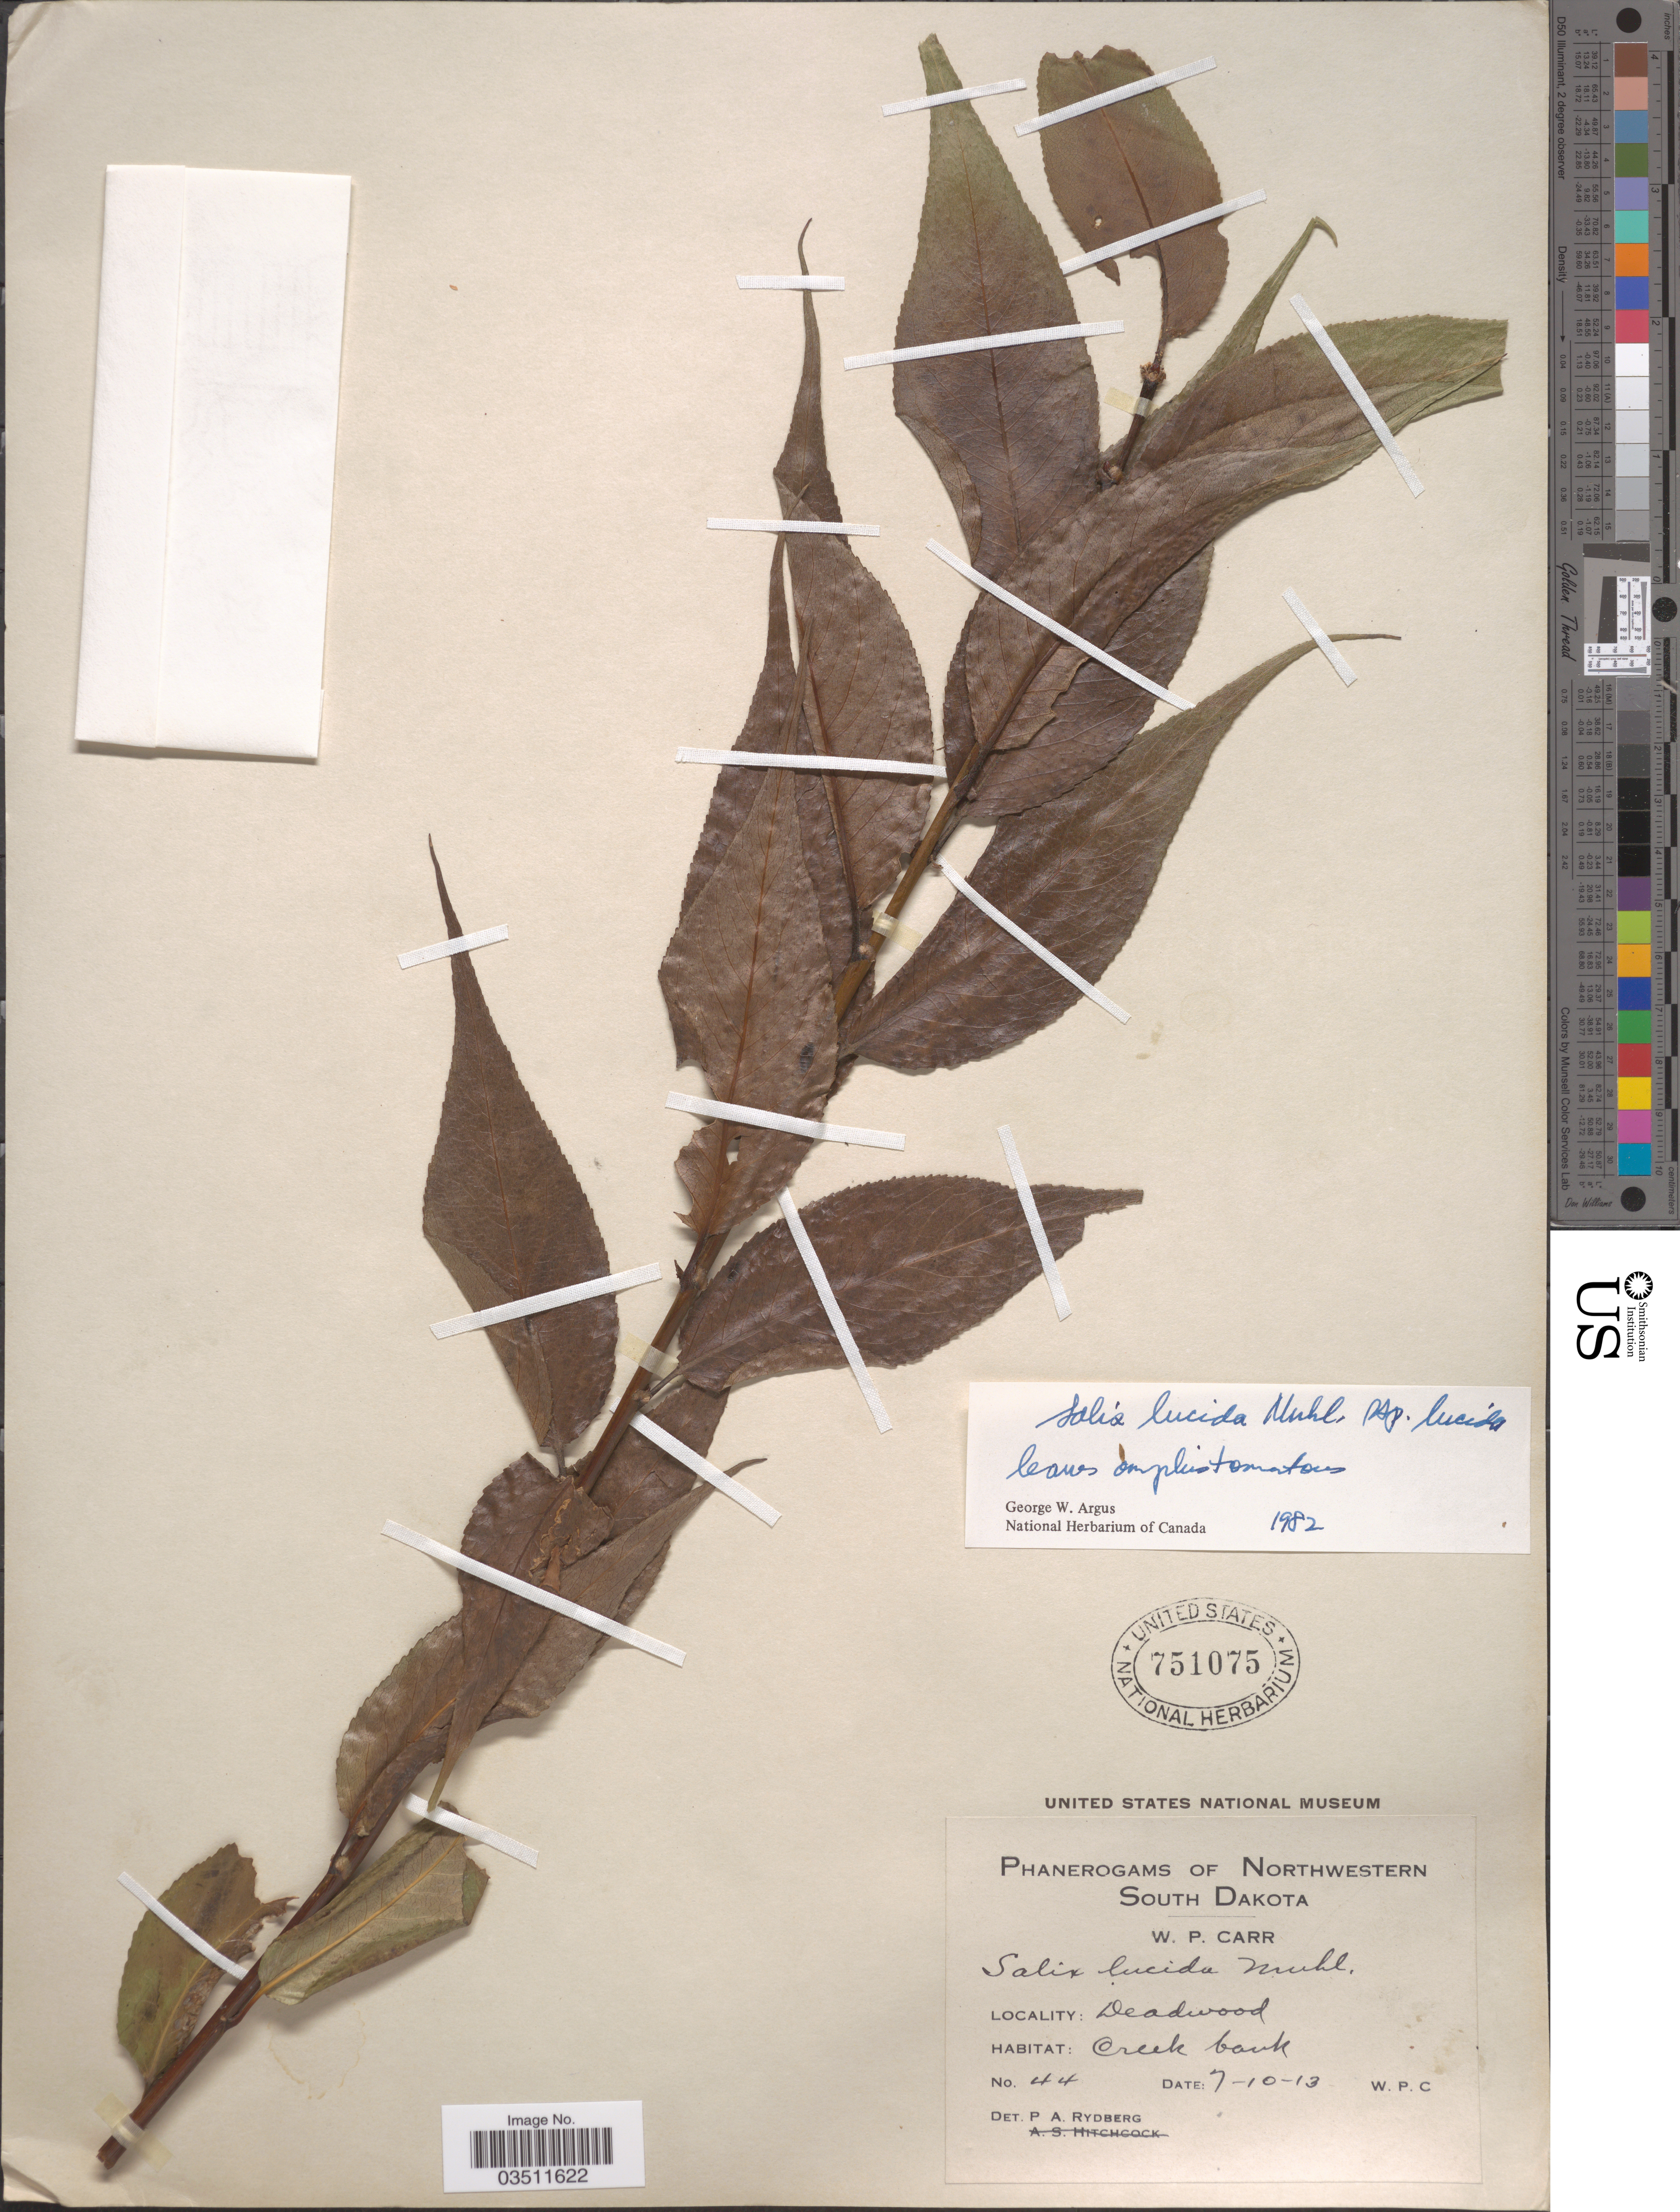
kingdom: Plantae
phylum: Tracheophyta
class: Magnoliopsida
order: Malpighiales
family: Salicaceae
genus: Salix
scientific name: Salix lucida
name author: Muhl.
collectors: W. Carr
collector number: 44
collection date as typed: Transcribed d/m/y: 10/7/13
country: United States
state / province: South Dakota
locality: Northwestern South Dakota. Deadwood. Creek bank.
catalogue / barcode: US 751075